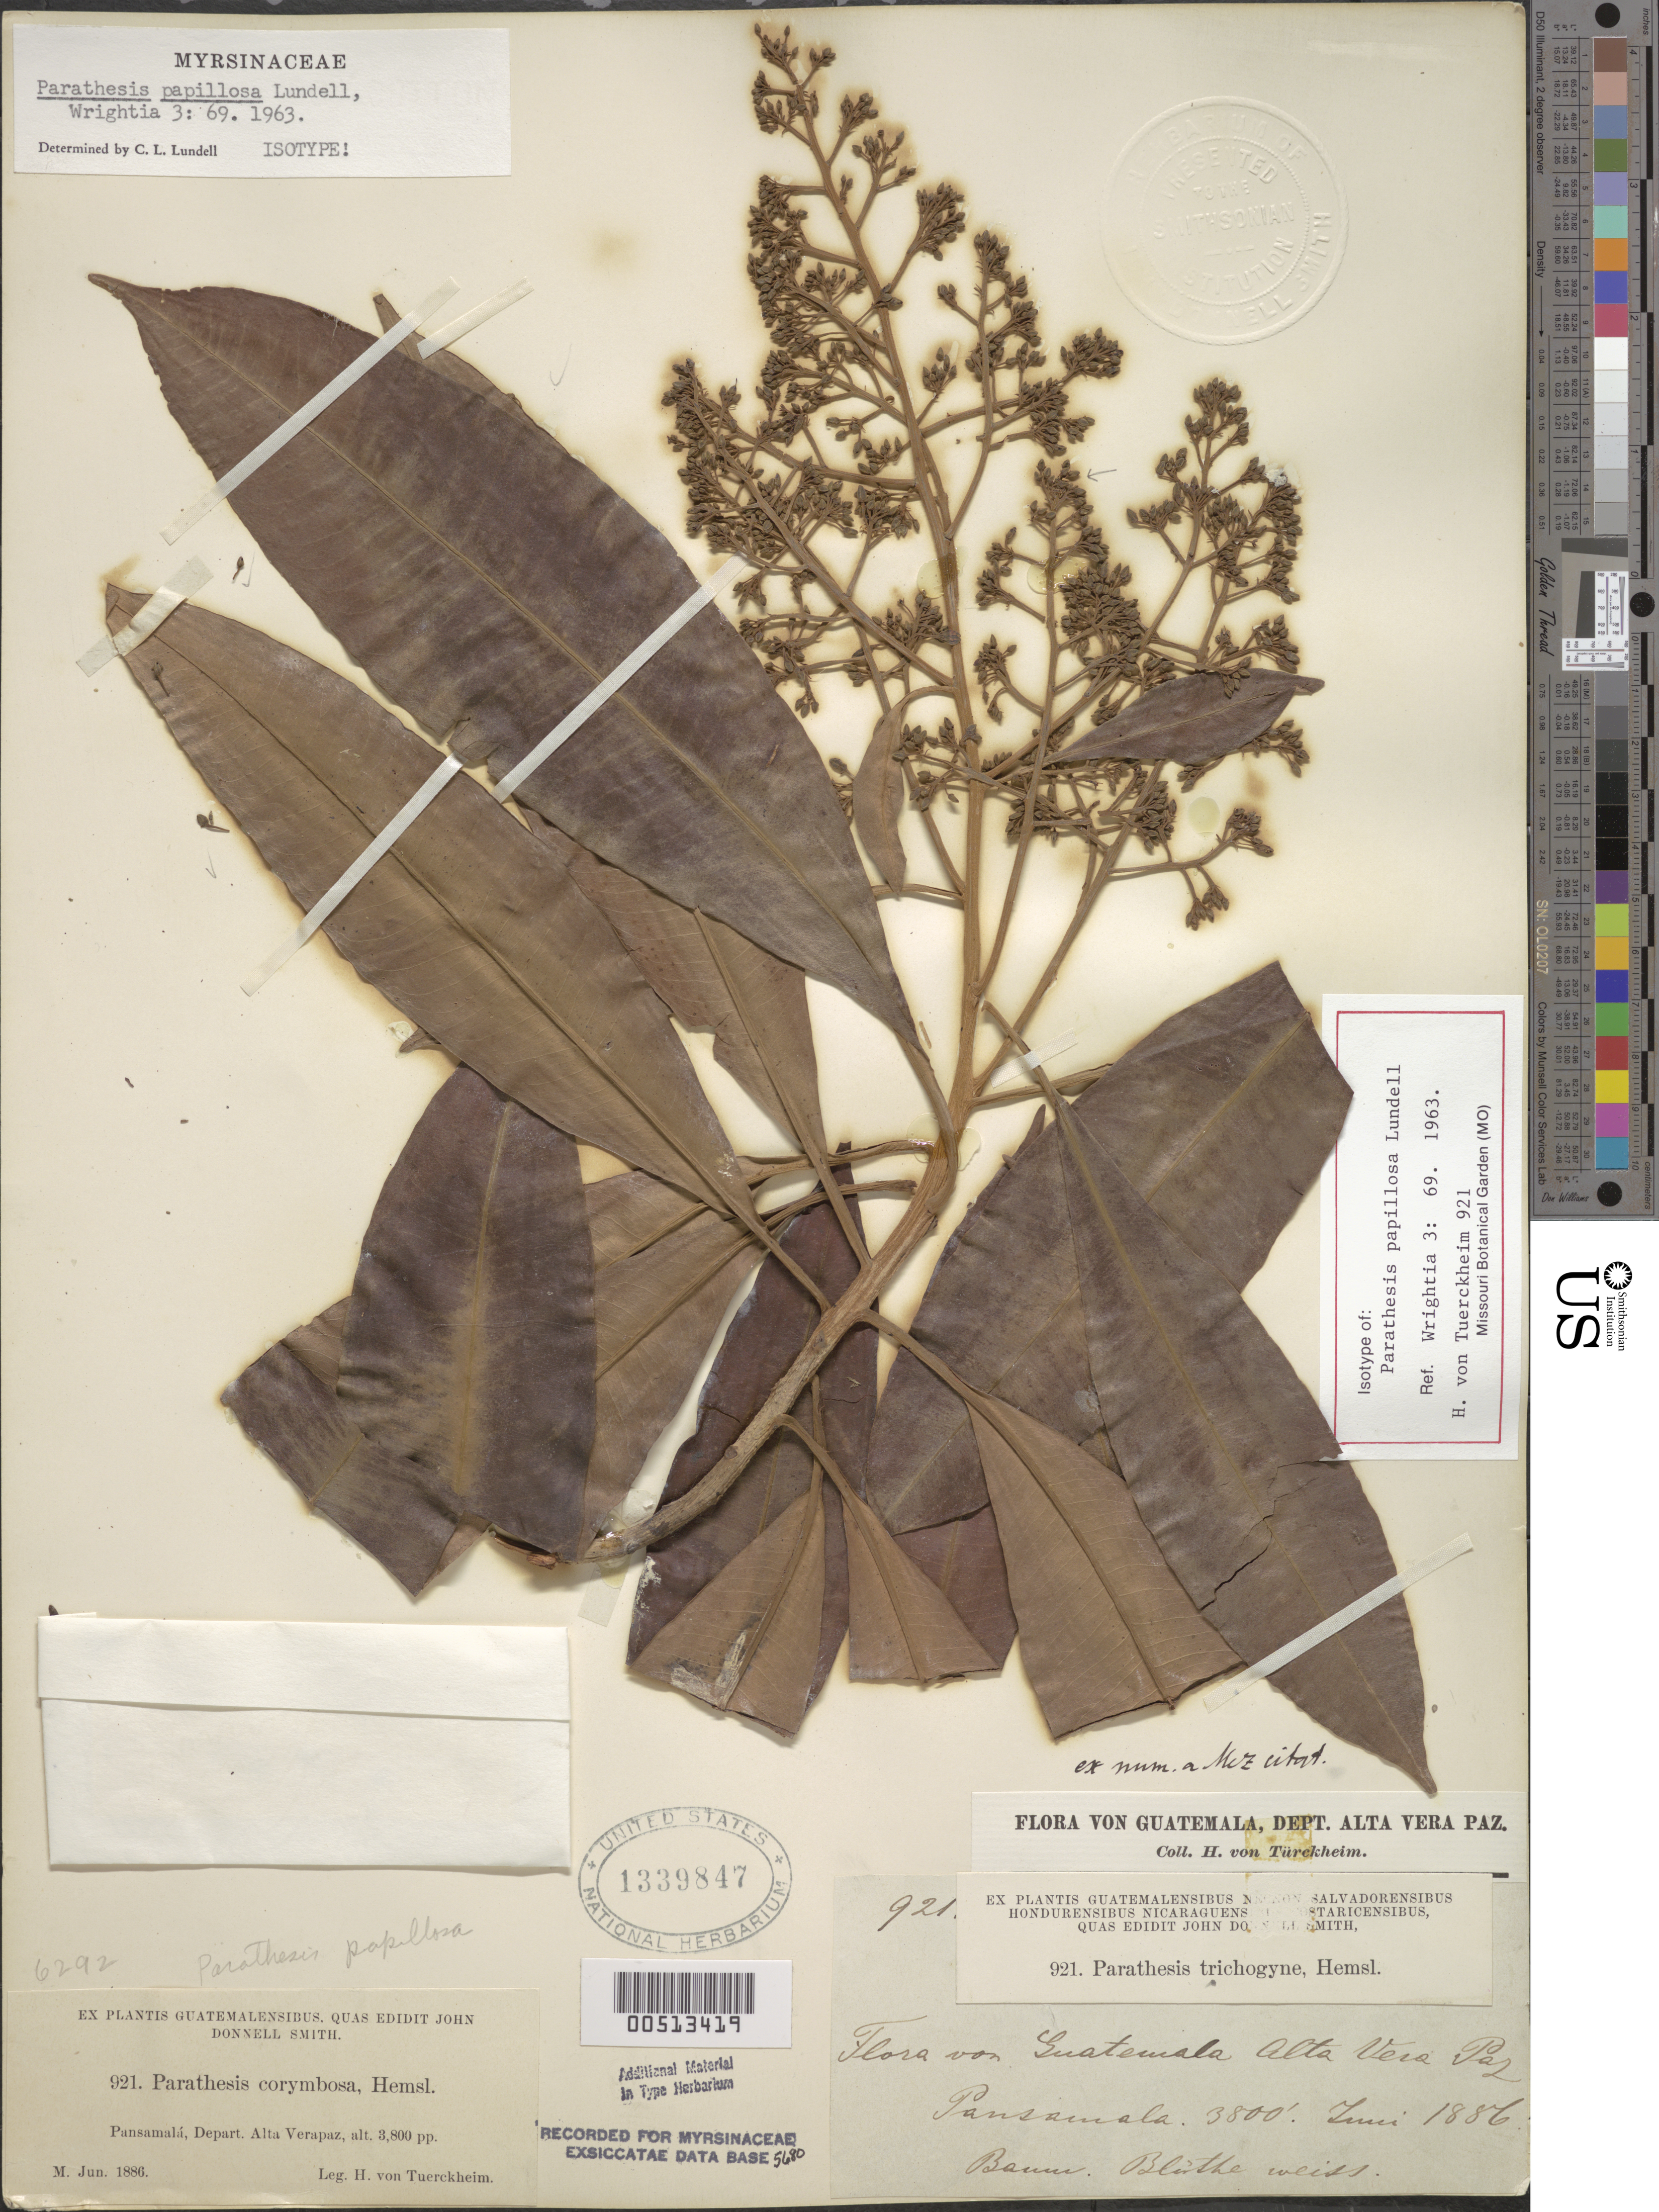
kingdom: Plantae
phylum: Tracheophyta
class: Magnoliopsida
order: Ericales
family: Primulaceae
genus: Parathesis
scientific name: Parathesis papillosa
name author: Lundell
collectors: H. von Türckheim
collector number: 921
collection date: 1886-06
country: Guatemala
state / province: Alta Verapaz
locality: Pansamalá, Depart. Alta Verapaz.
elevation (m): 1158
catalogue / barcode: US 1339847